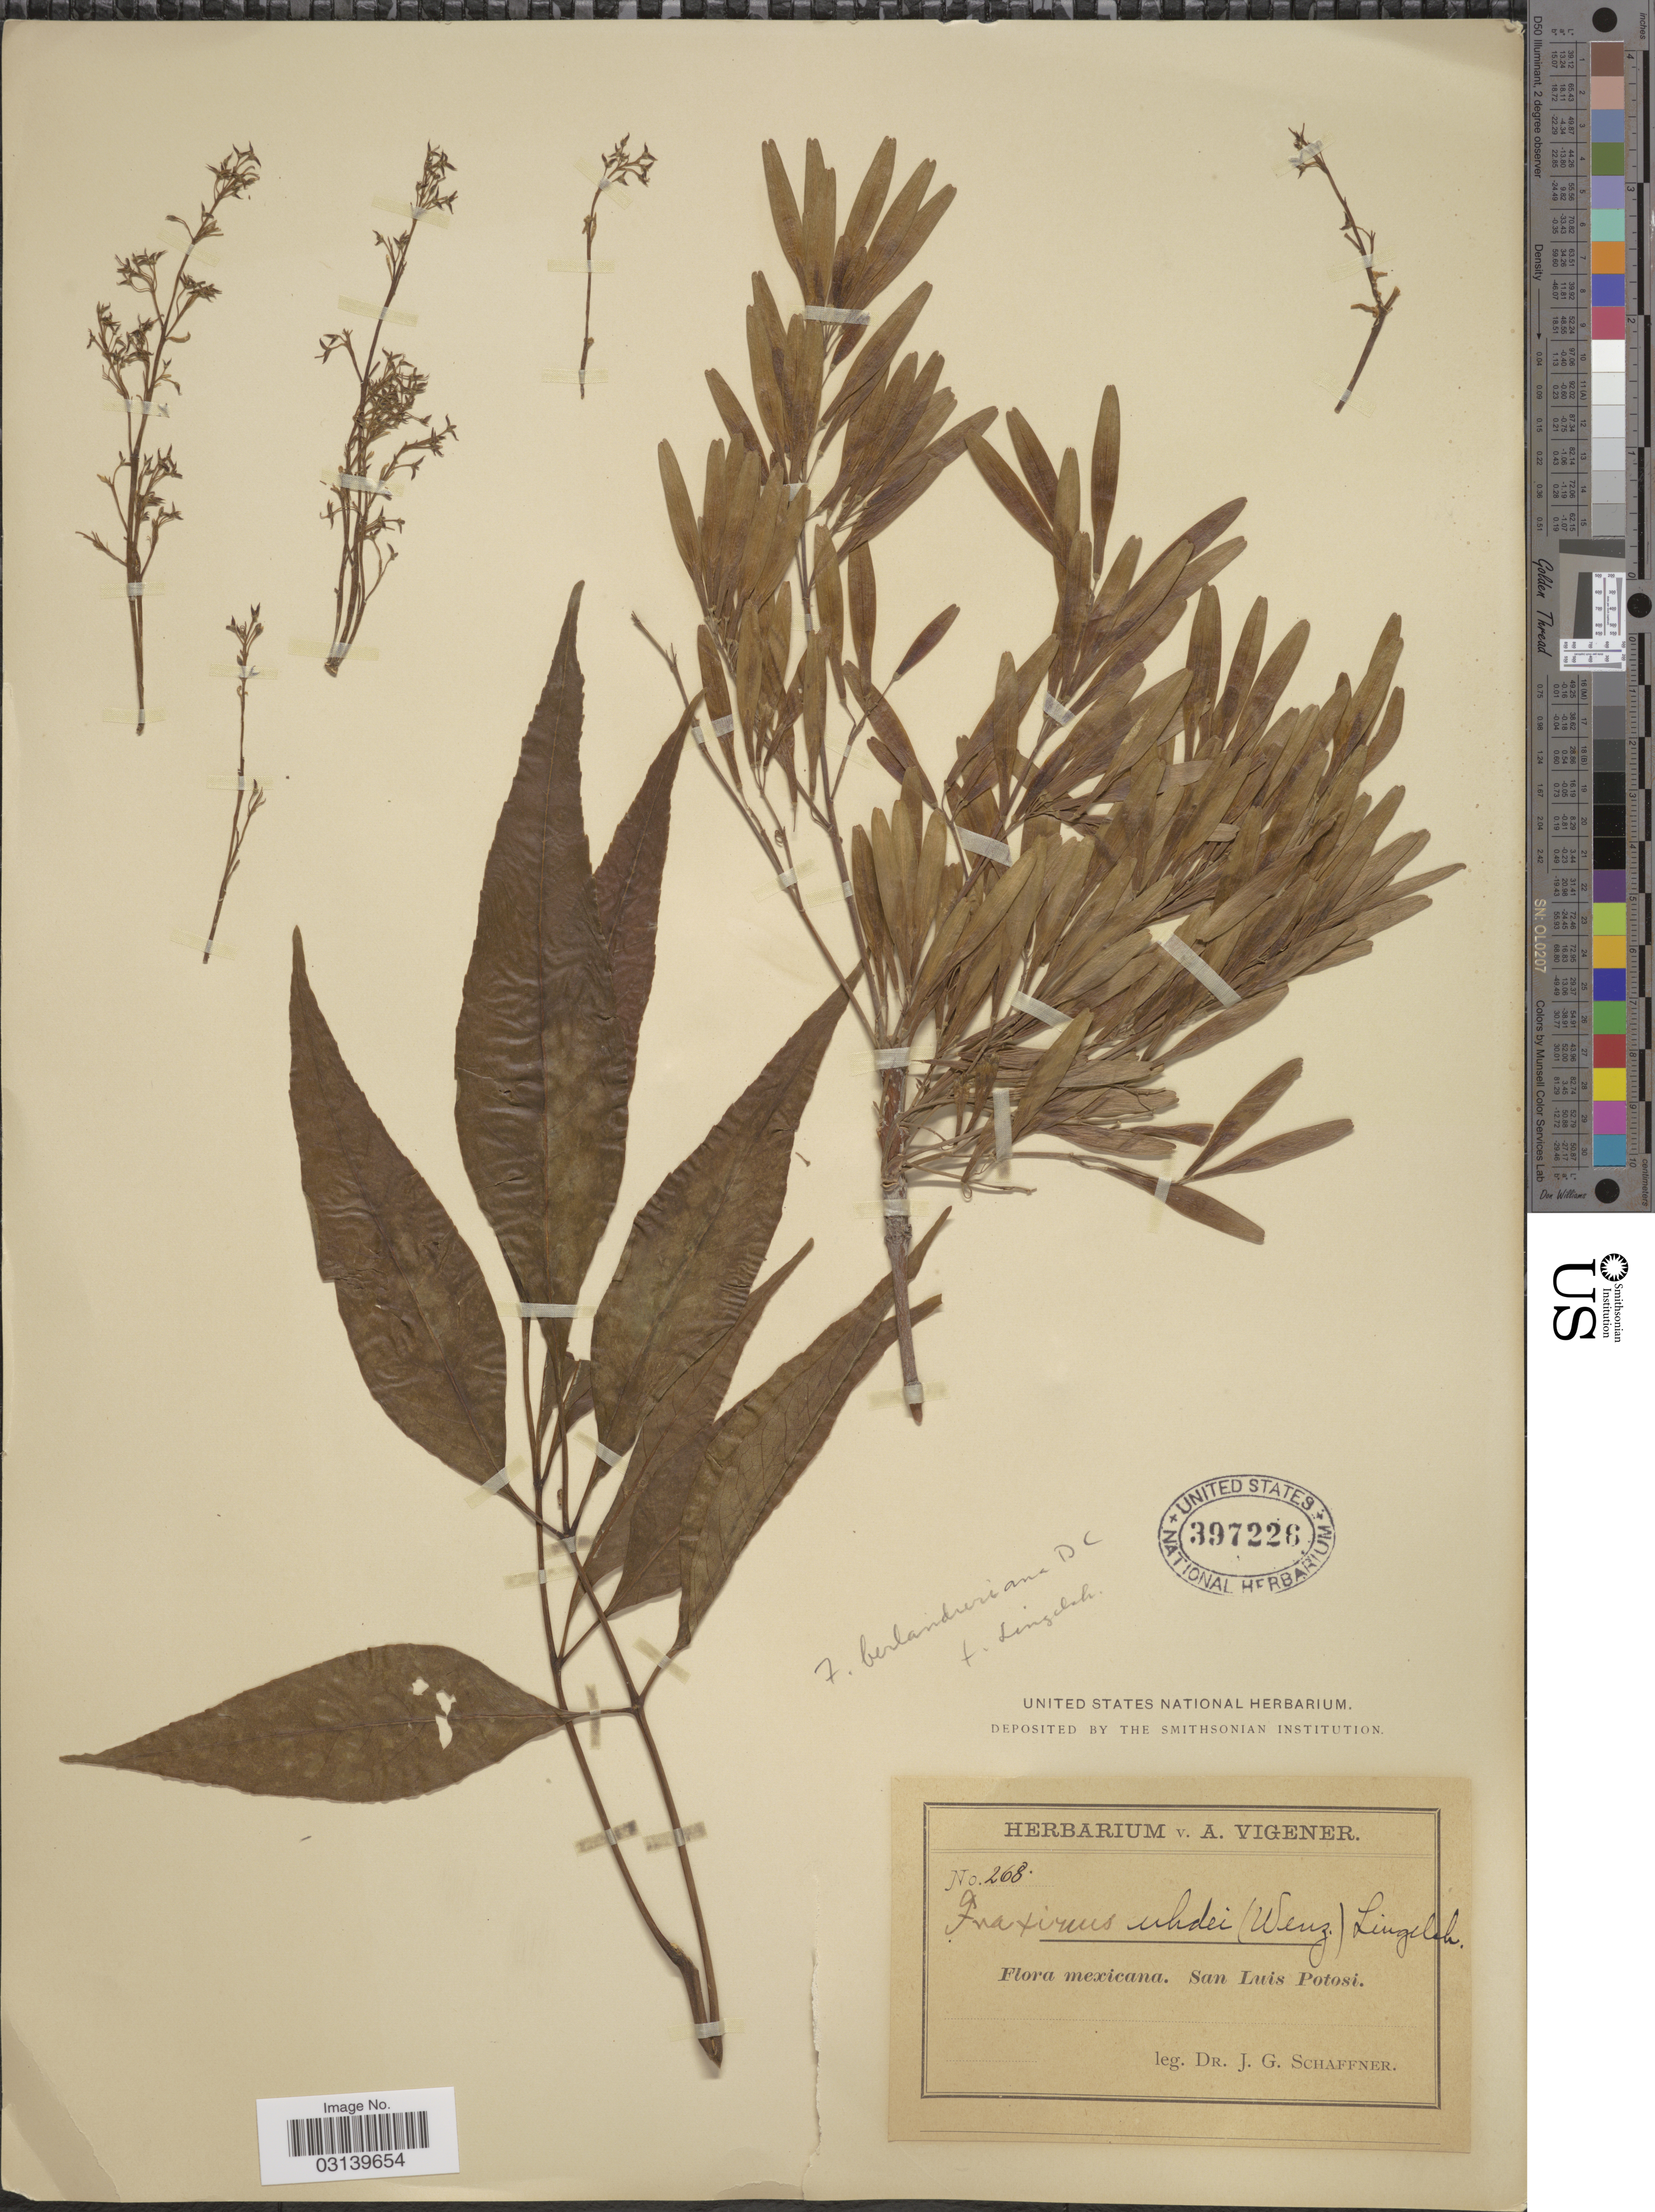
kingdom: Plantae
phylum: Tracheophyta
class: Magnoliopsida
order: Lamiales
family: Oleaceae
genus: Fraxinus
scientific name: Fraxinus uhdei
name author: (Wenz.) Lingelsh.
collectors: J. G. Schaffner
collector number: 268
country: Mexico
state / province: San Luis Potosí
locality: Mexicana.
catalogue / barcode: US 397226